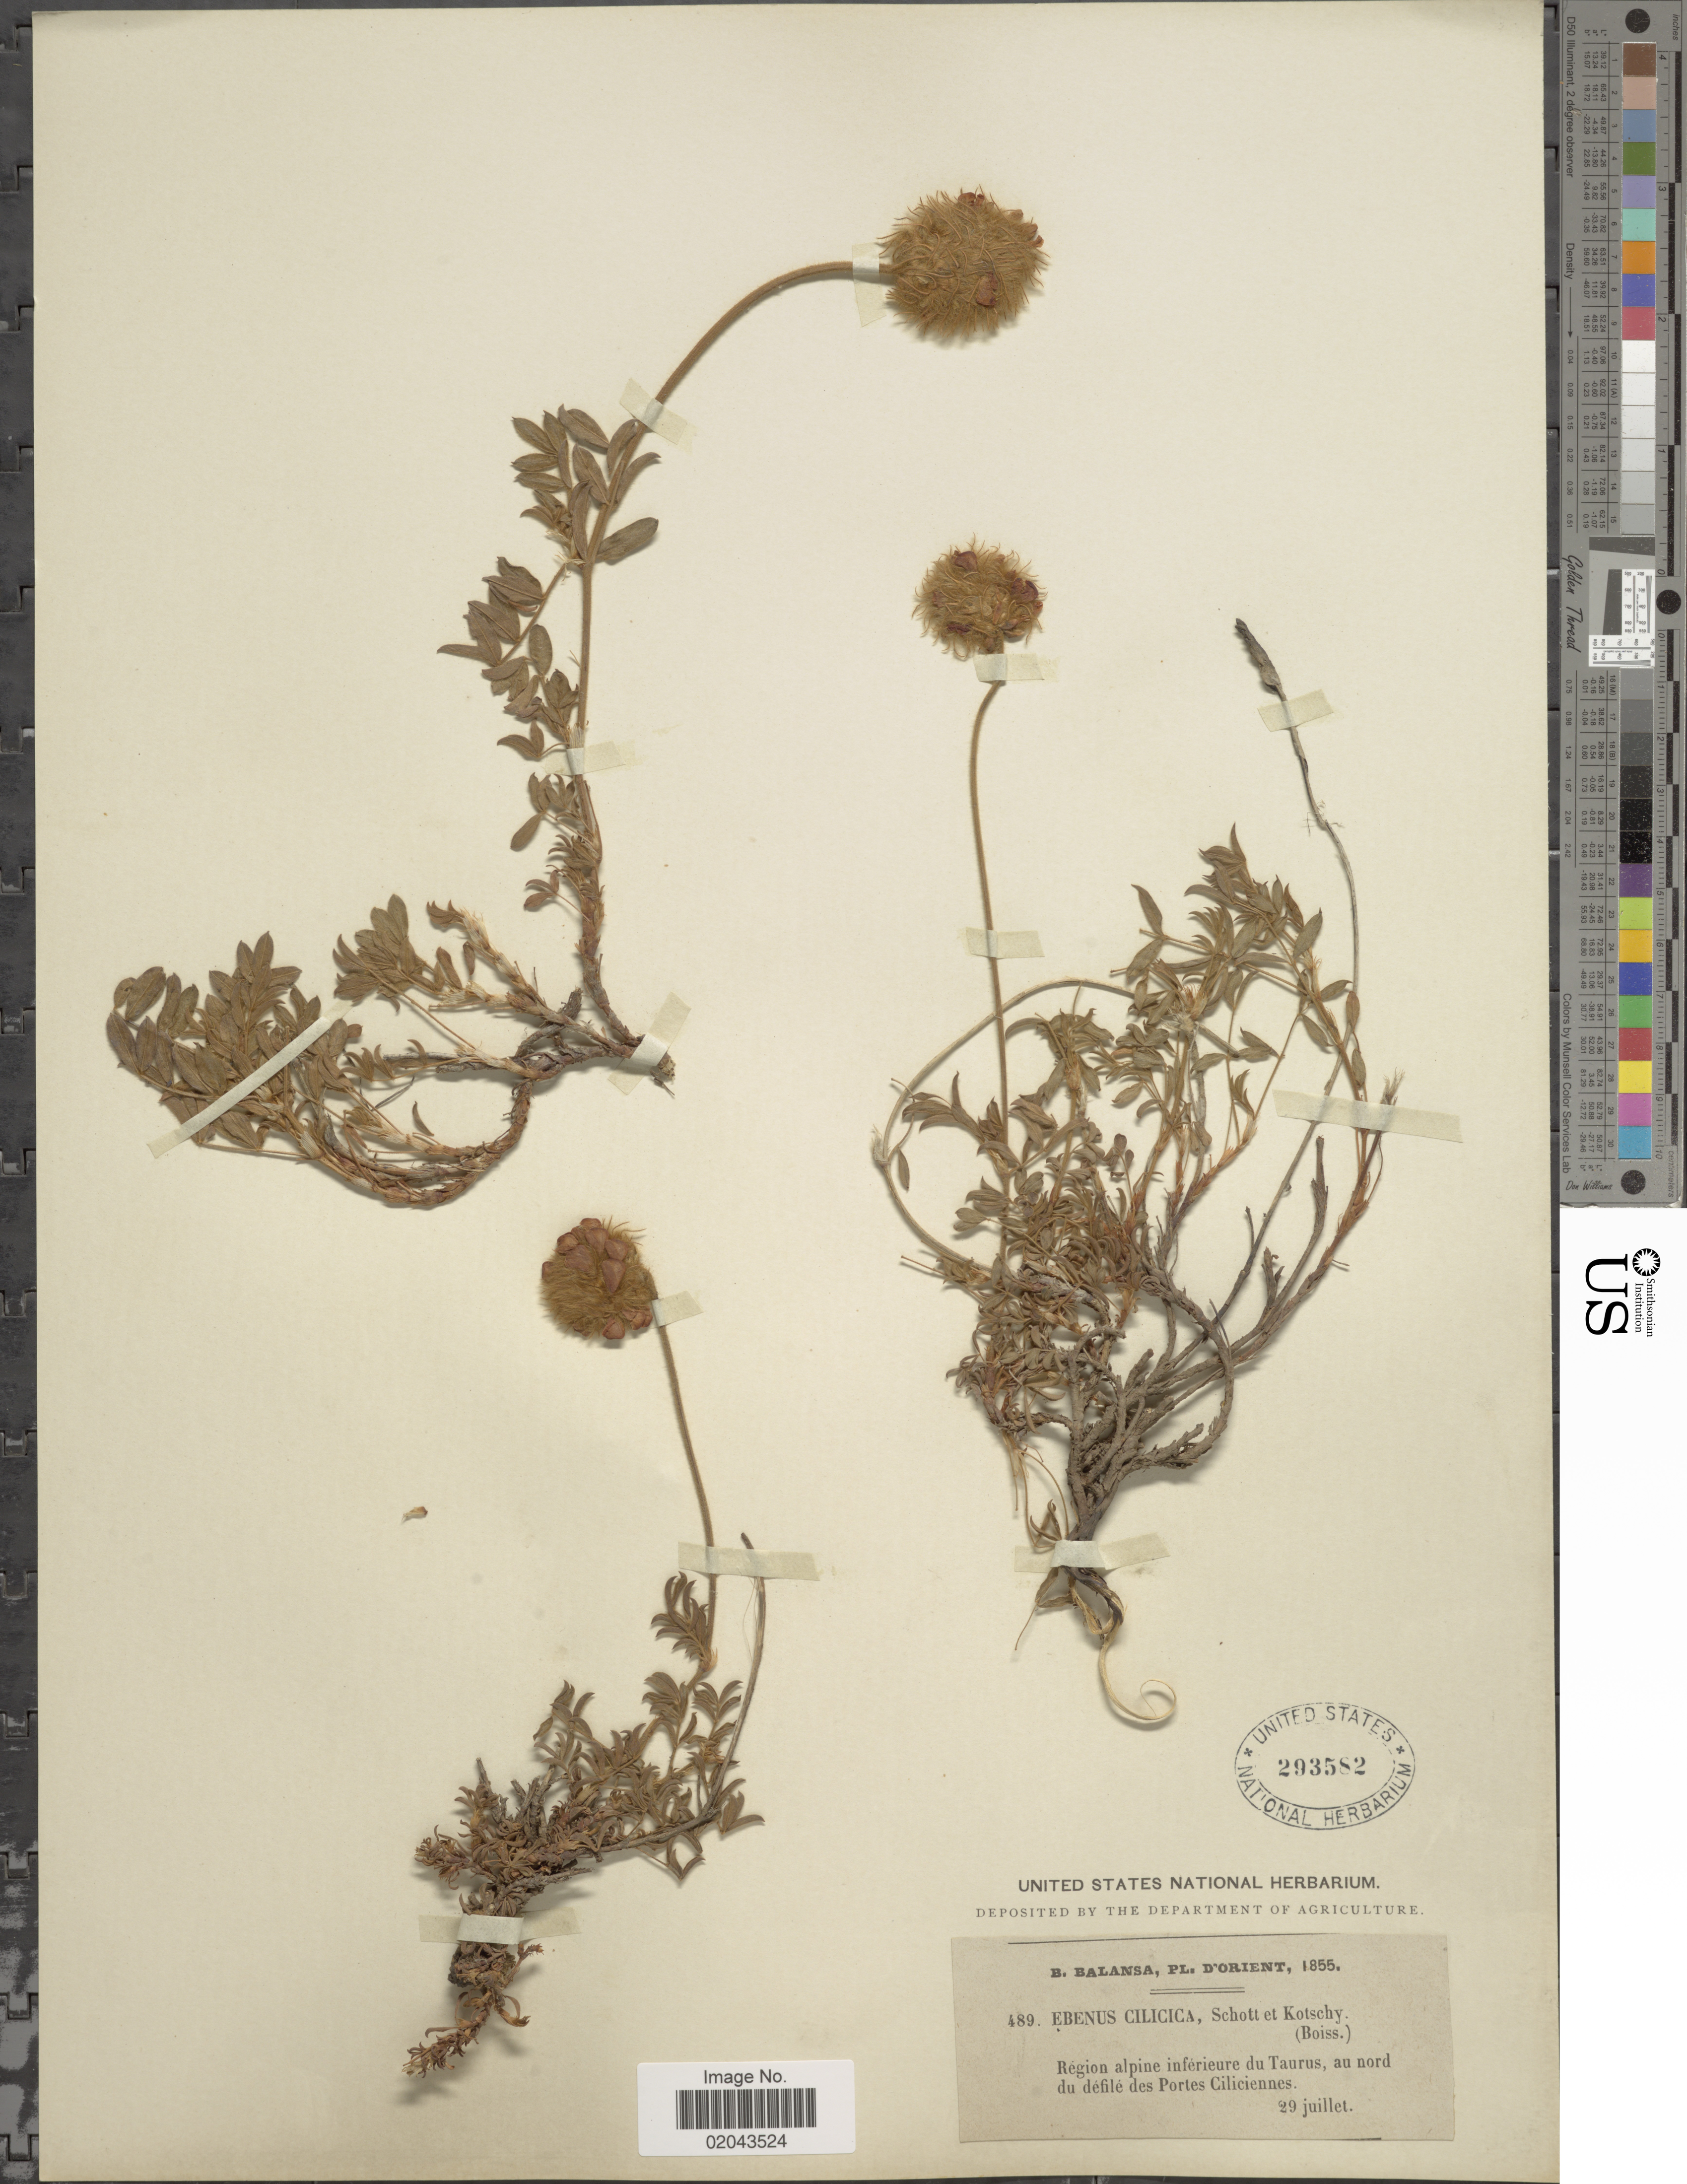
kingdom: Plantae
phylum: Tracheophyta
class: Magnoliopsida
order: Fabales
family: Fabaceae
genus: Ebenus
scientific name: Ebenus cilicica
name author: Schott & Kotschy ex Boiss.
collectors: B. Balansa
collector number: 489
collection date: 1855-07-29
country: Turkey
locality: D'orient, Region alpine inferieure du Taurus, au nord du defile des Portes Ciliciennes.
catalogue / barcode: US 293582